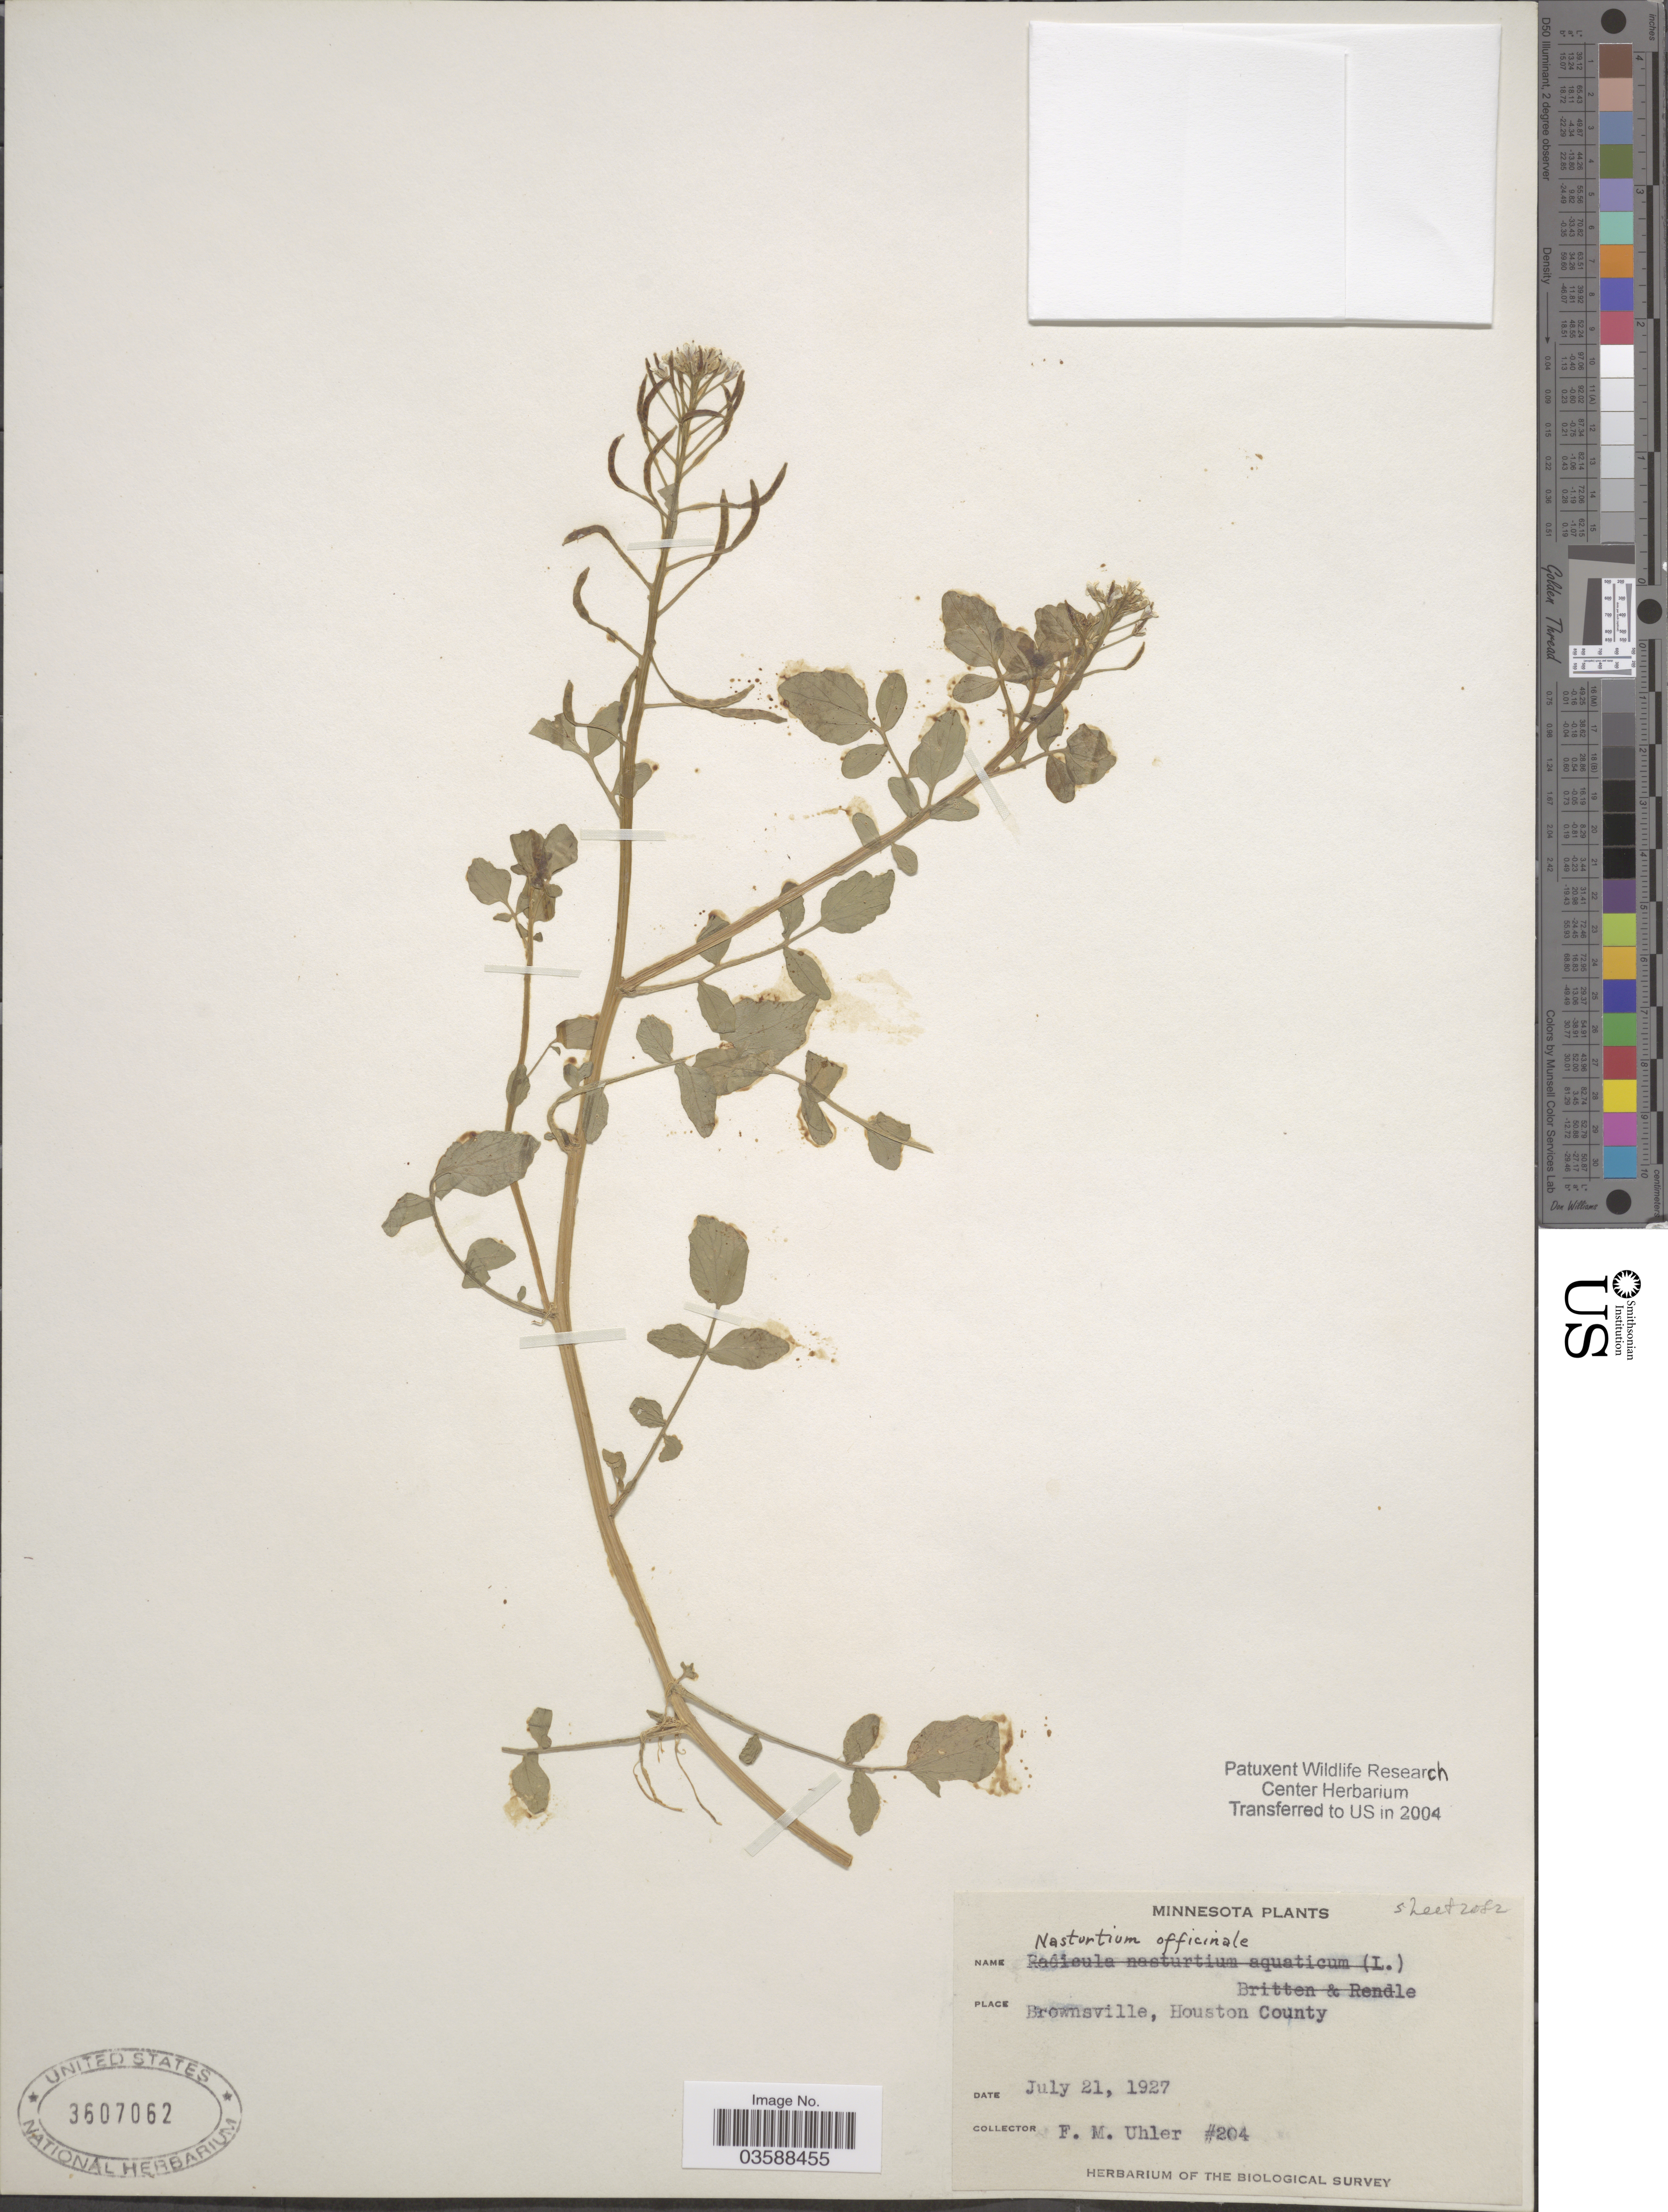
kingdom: Plantae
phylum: Tracheophyta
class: Magnoliopsida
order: Brassicales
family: Brassicaceae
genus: Nasturtium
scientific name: Nasturtium officinale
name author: R. Br.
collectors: F. M. Uhler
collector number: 204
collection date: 1927-07-21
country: United States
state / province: Minnesota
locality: Brownsville, Houston County.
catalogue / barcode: US 3607062